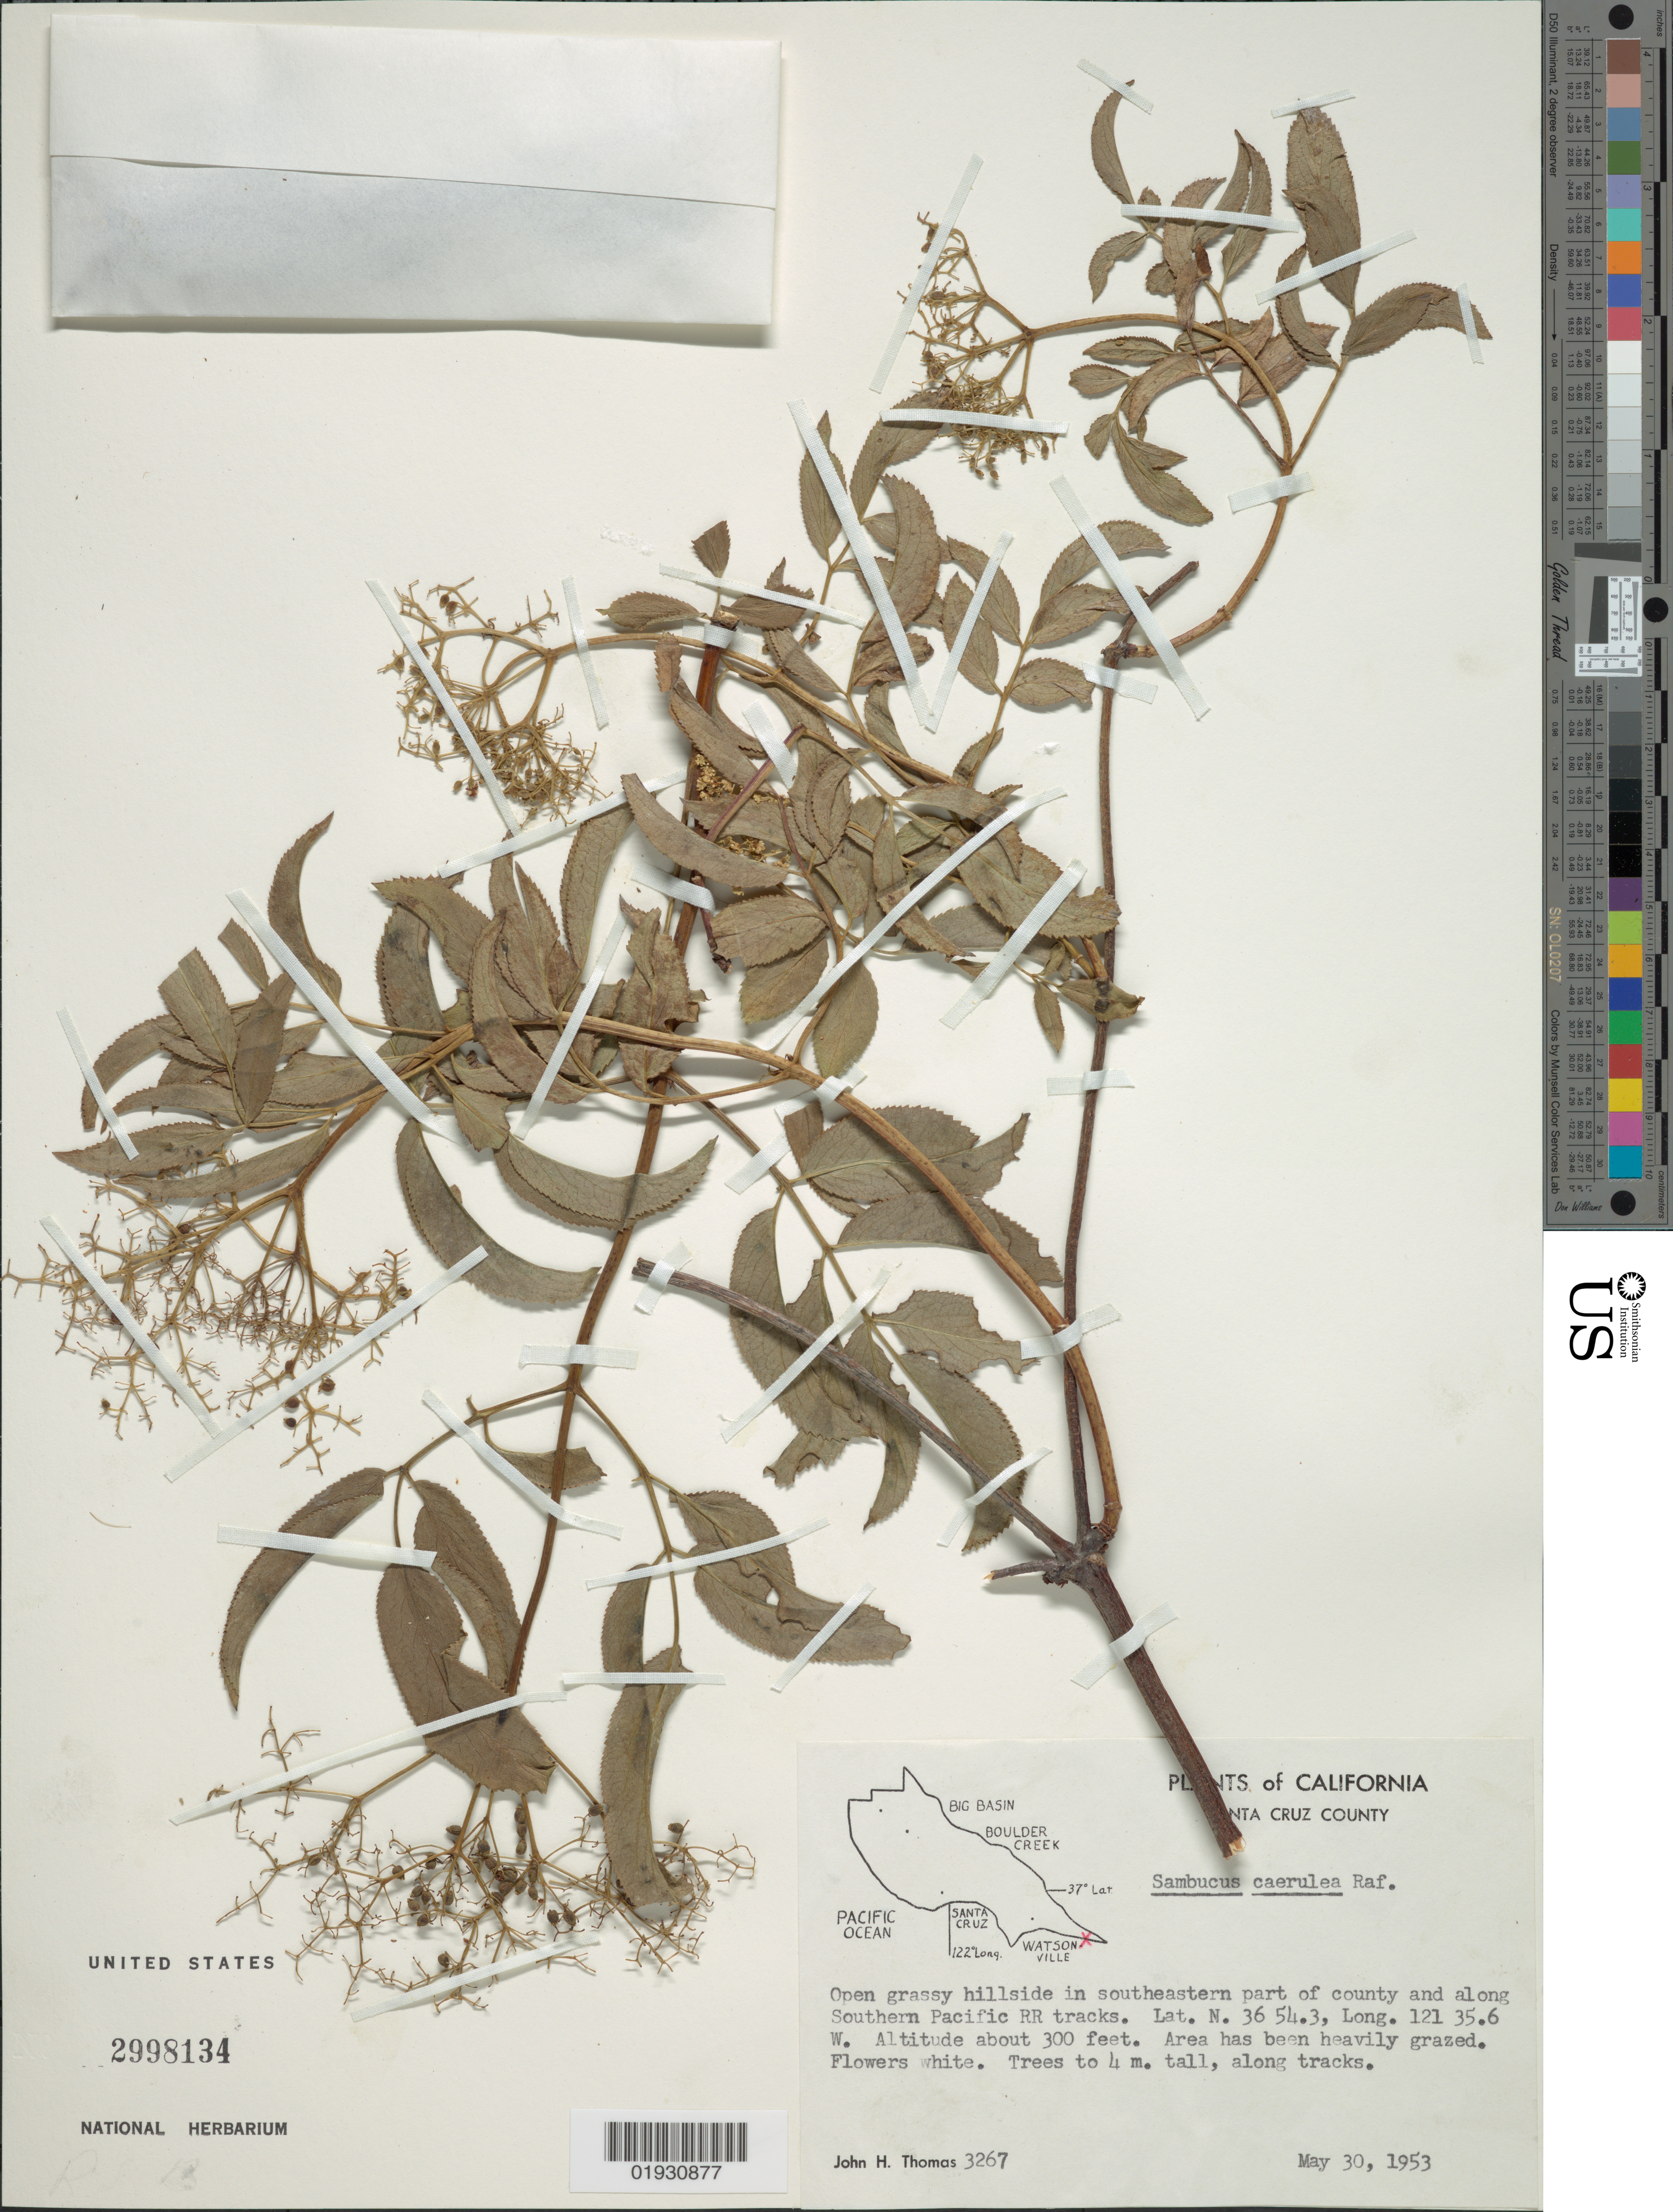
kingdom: Plantae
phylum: Tracheophyta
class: Magnoliopsida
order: Dipsacales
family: Viburnaceae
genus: Sambucus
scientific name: Sambucus cerulea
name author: Raf.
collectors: J. H. Thomas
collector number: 3267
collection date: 1953-05-30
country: United States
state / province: California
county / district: Santa Cruz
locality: Santa Cruz County. Open grassy hillside in southeastern part of county and along Southern Pacific RR tracks.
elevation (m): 91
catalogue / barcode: US 2998134